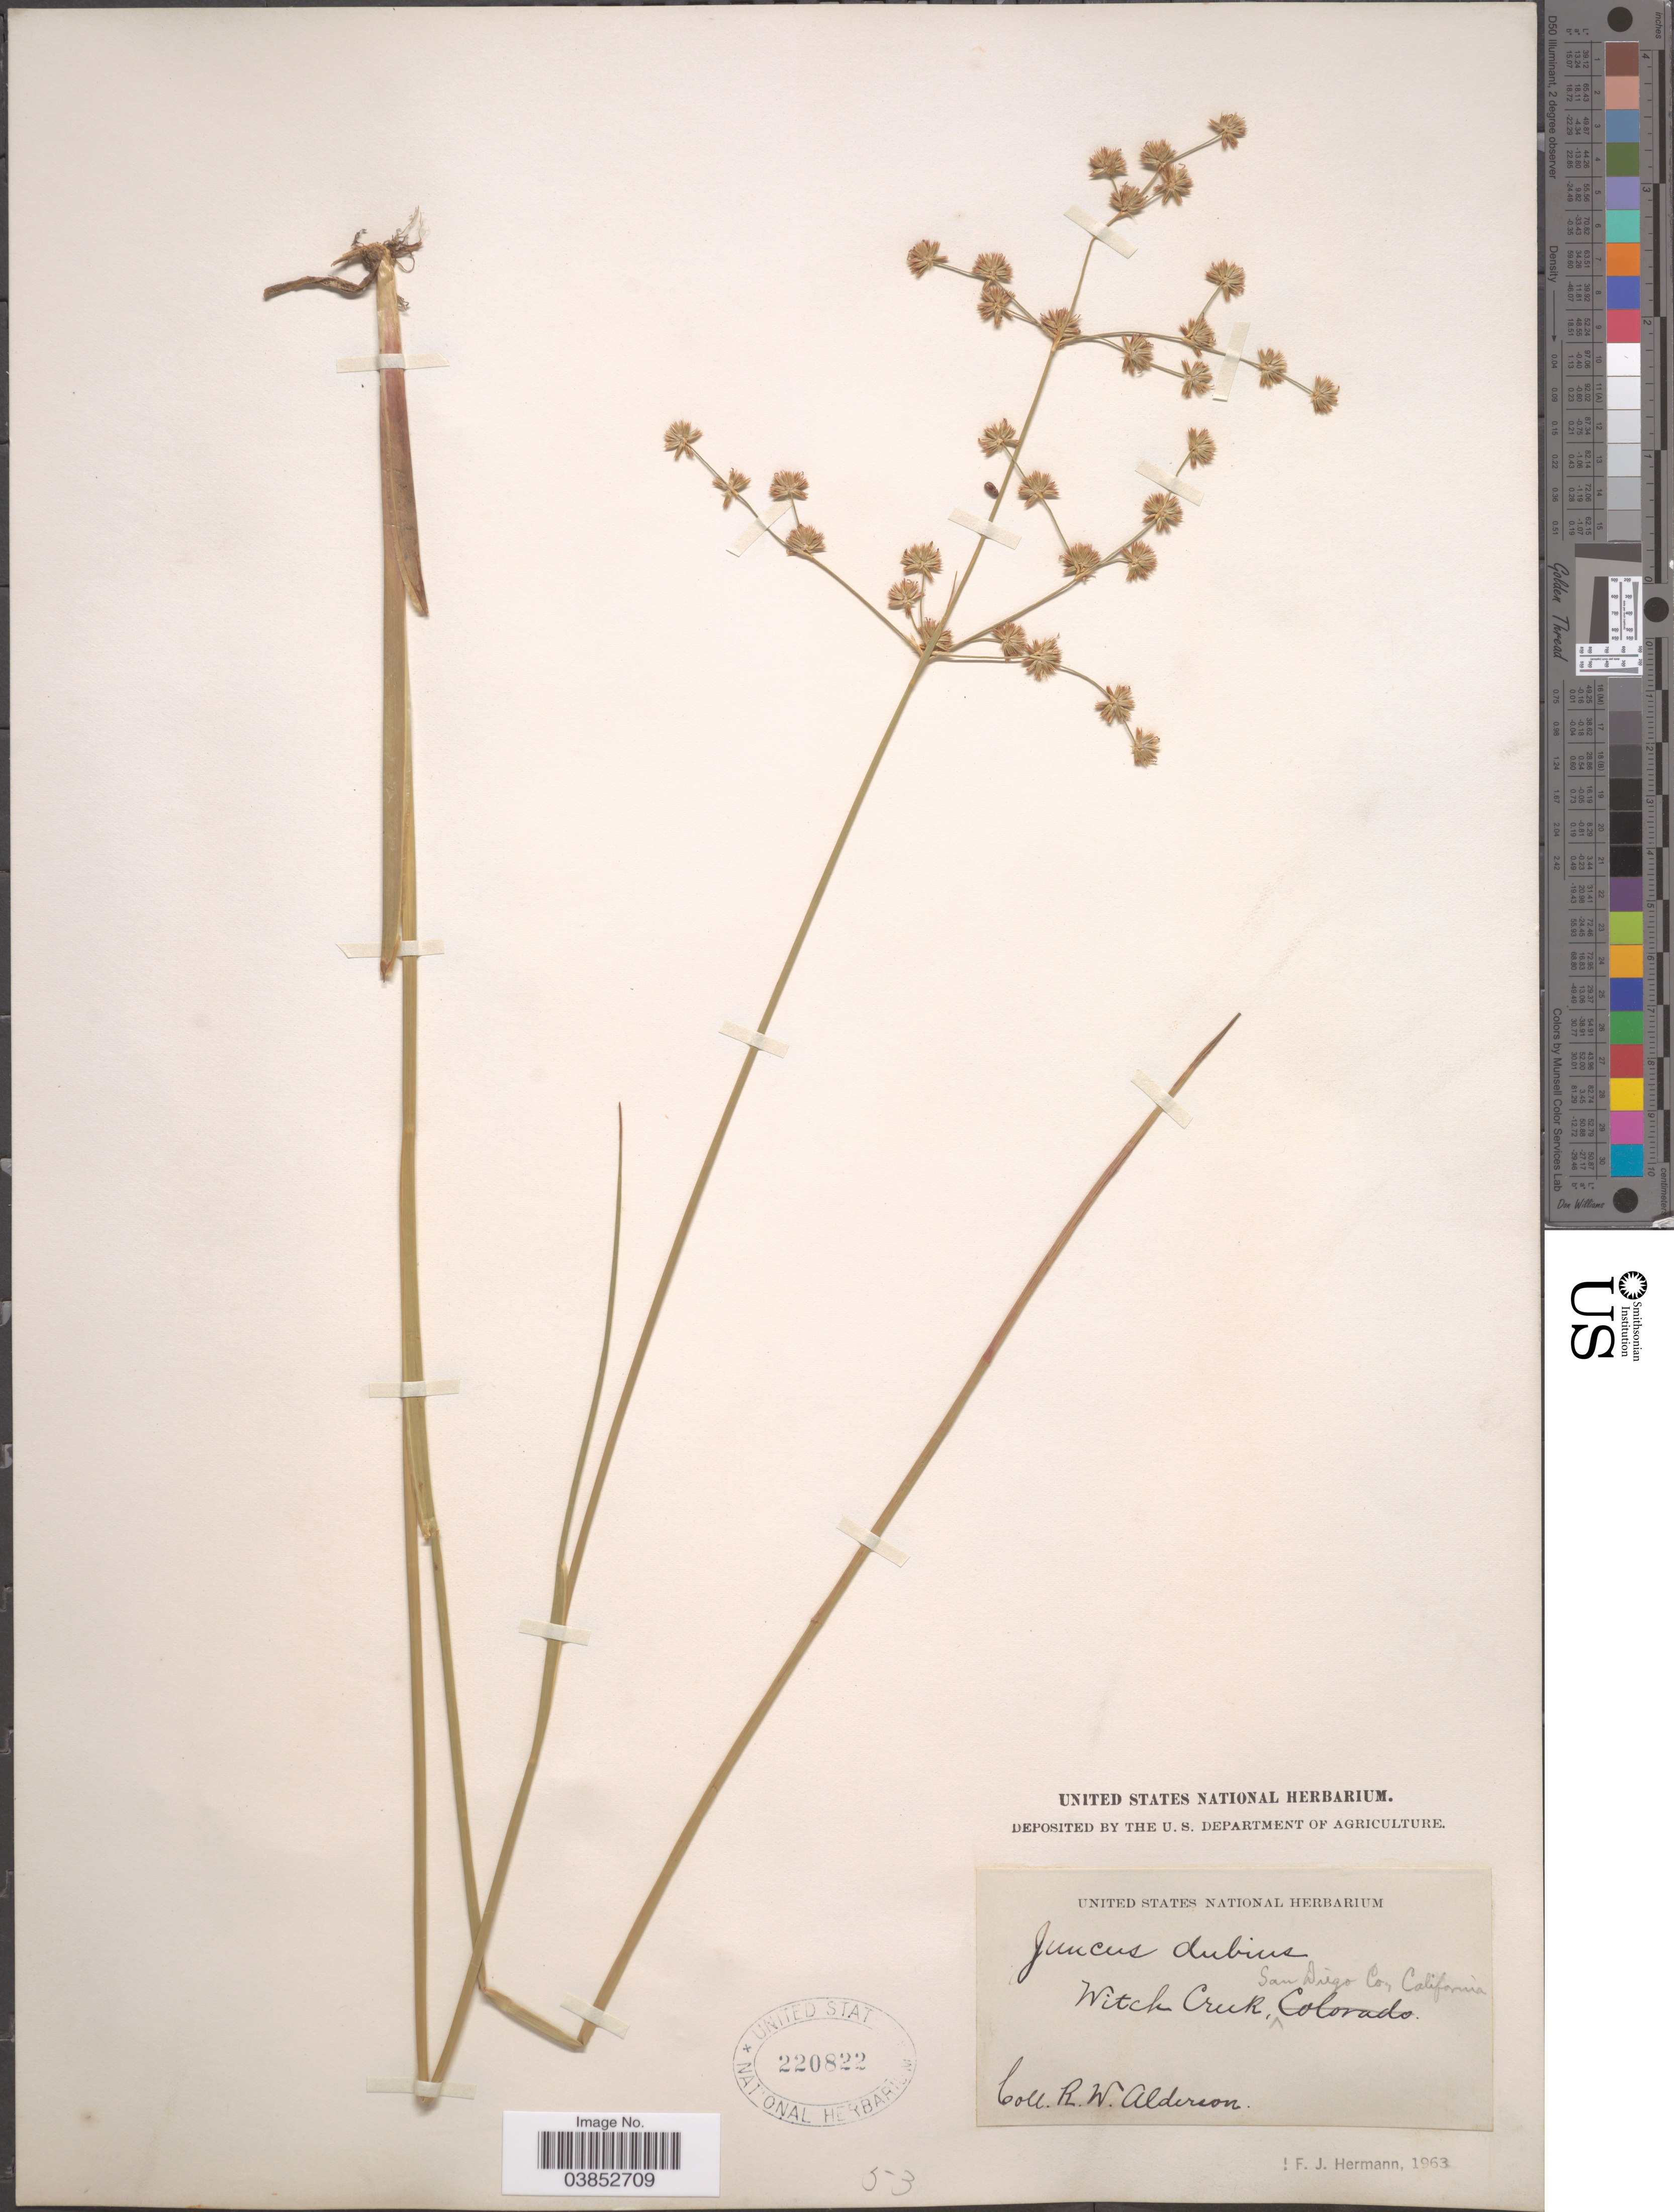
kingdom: Plantae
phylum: Tracheophyta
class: Liliopsida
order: Poales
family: Juncaceae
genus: Juncus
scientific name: Juncus dubius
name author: Engelm.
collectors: R. Alderson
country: United States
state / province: California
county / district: San Diego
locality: Witch Creek, San Diego Co.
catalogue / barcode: US 220822